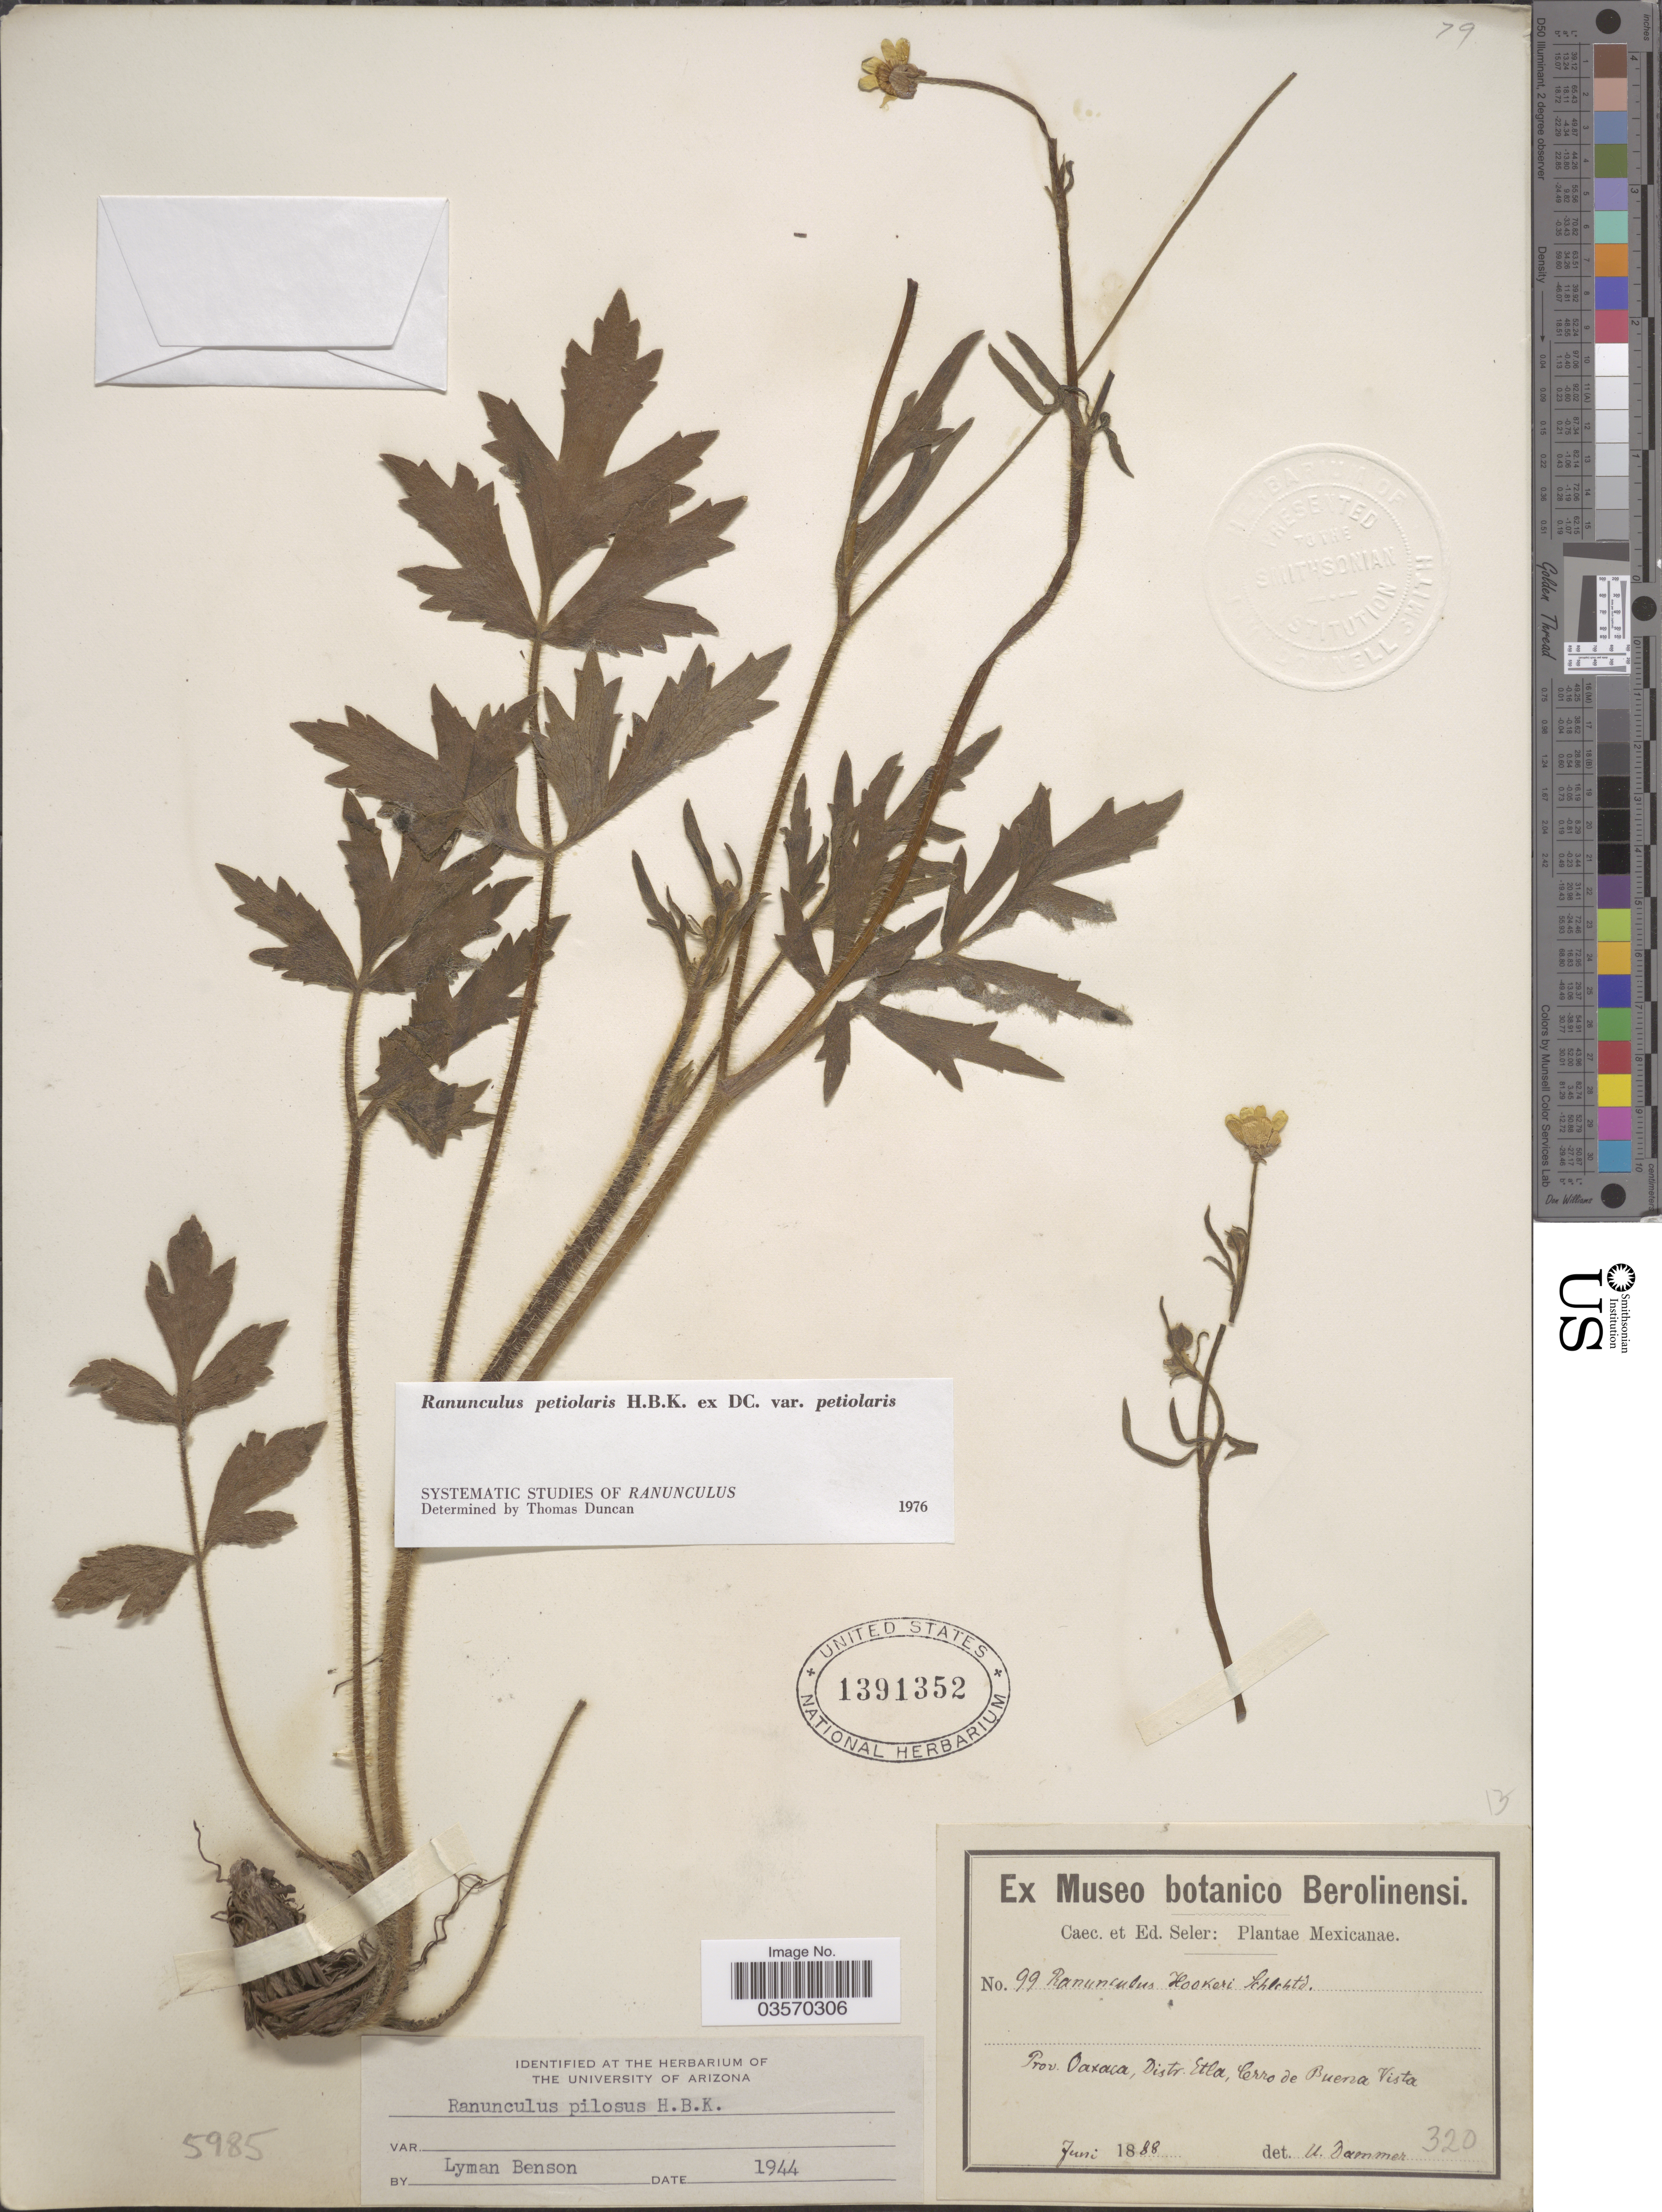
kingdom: Plantae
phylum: Tracheophyta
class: Magnoliopsida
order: Ranunculales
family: Ranunculaceae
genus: Ranunculus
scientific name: Ranunculus petiolaris var. petiolaris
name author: Kunth ex DC.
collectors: ex Caec. et Ed Seler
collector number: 99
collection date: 1888-06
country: Mexico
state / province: Oaxaca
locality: Distr. Etla, Cerro de Buena Vista.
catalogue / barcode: US 1391352